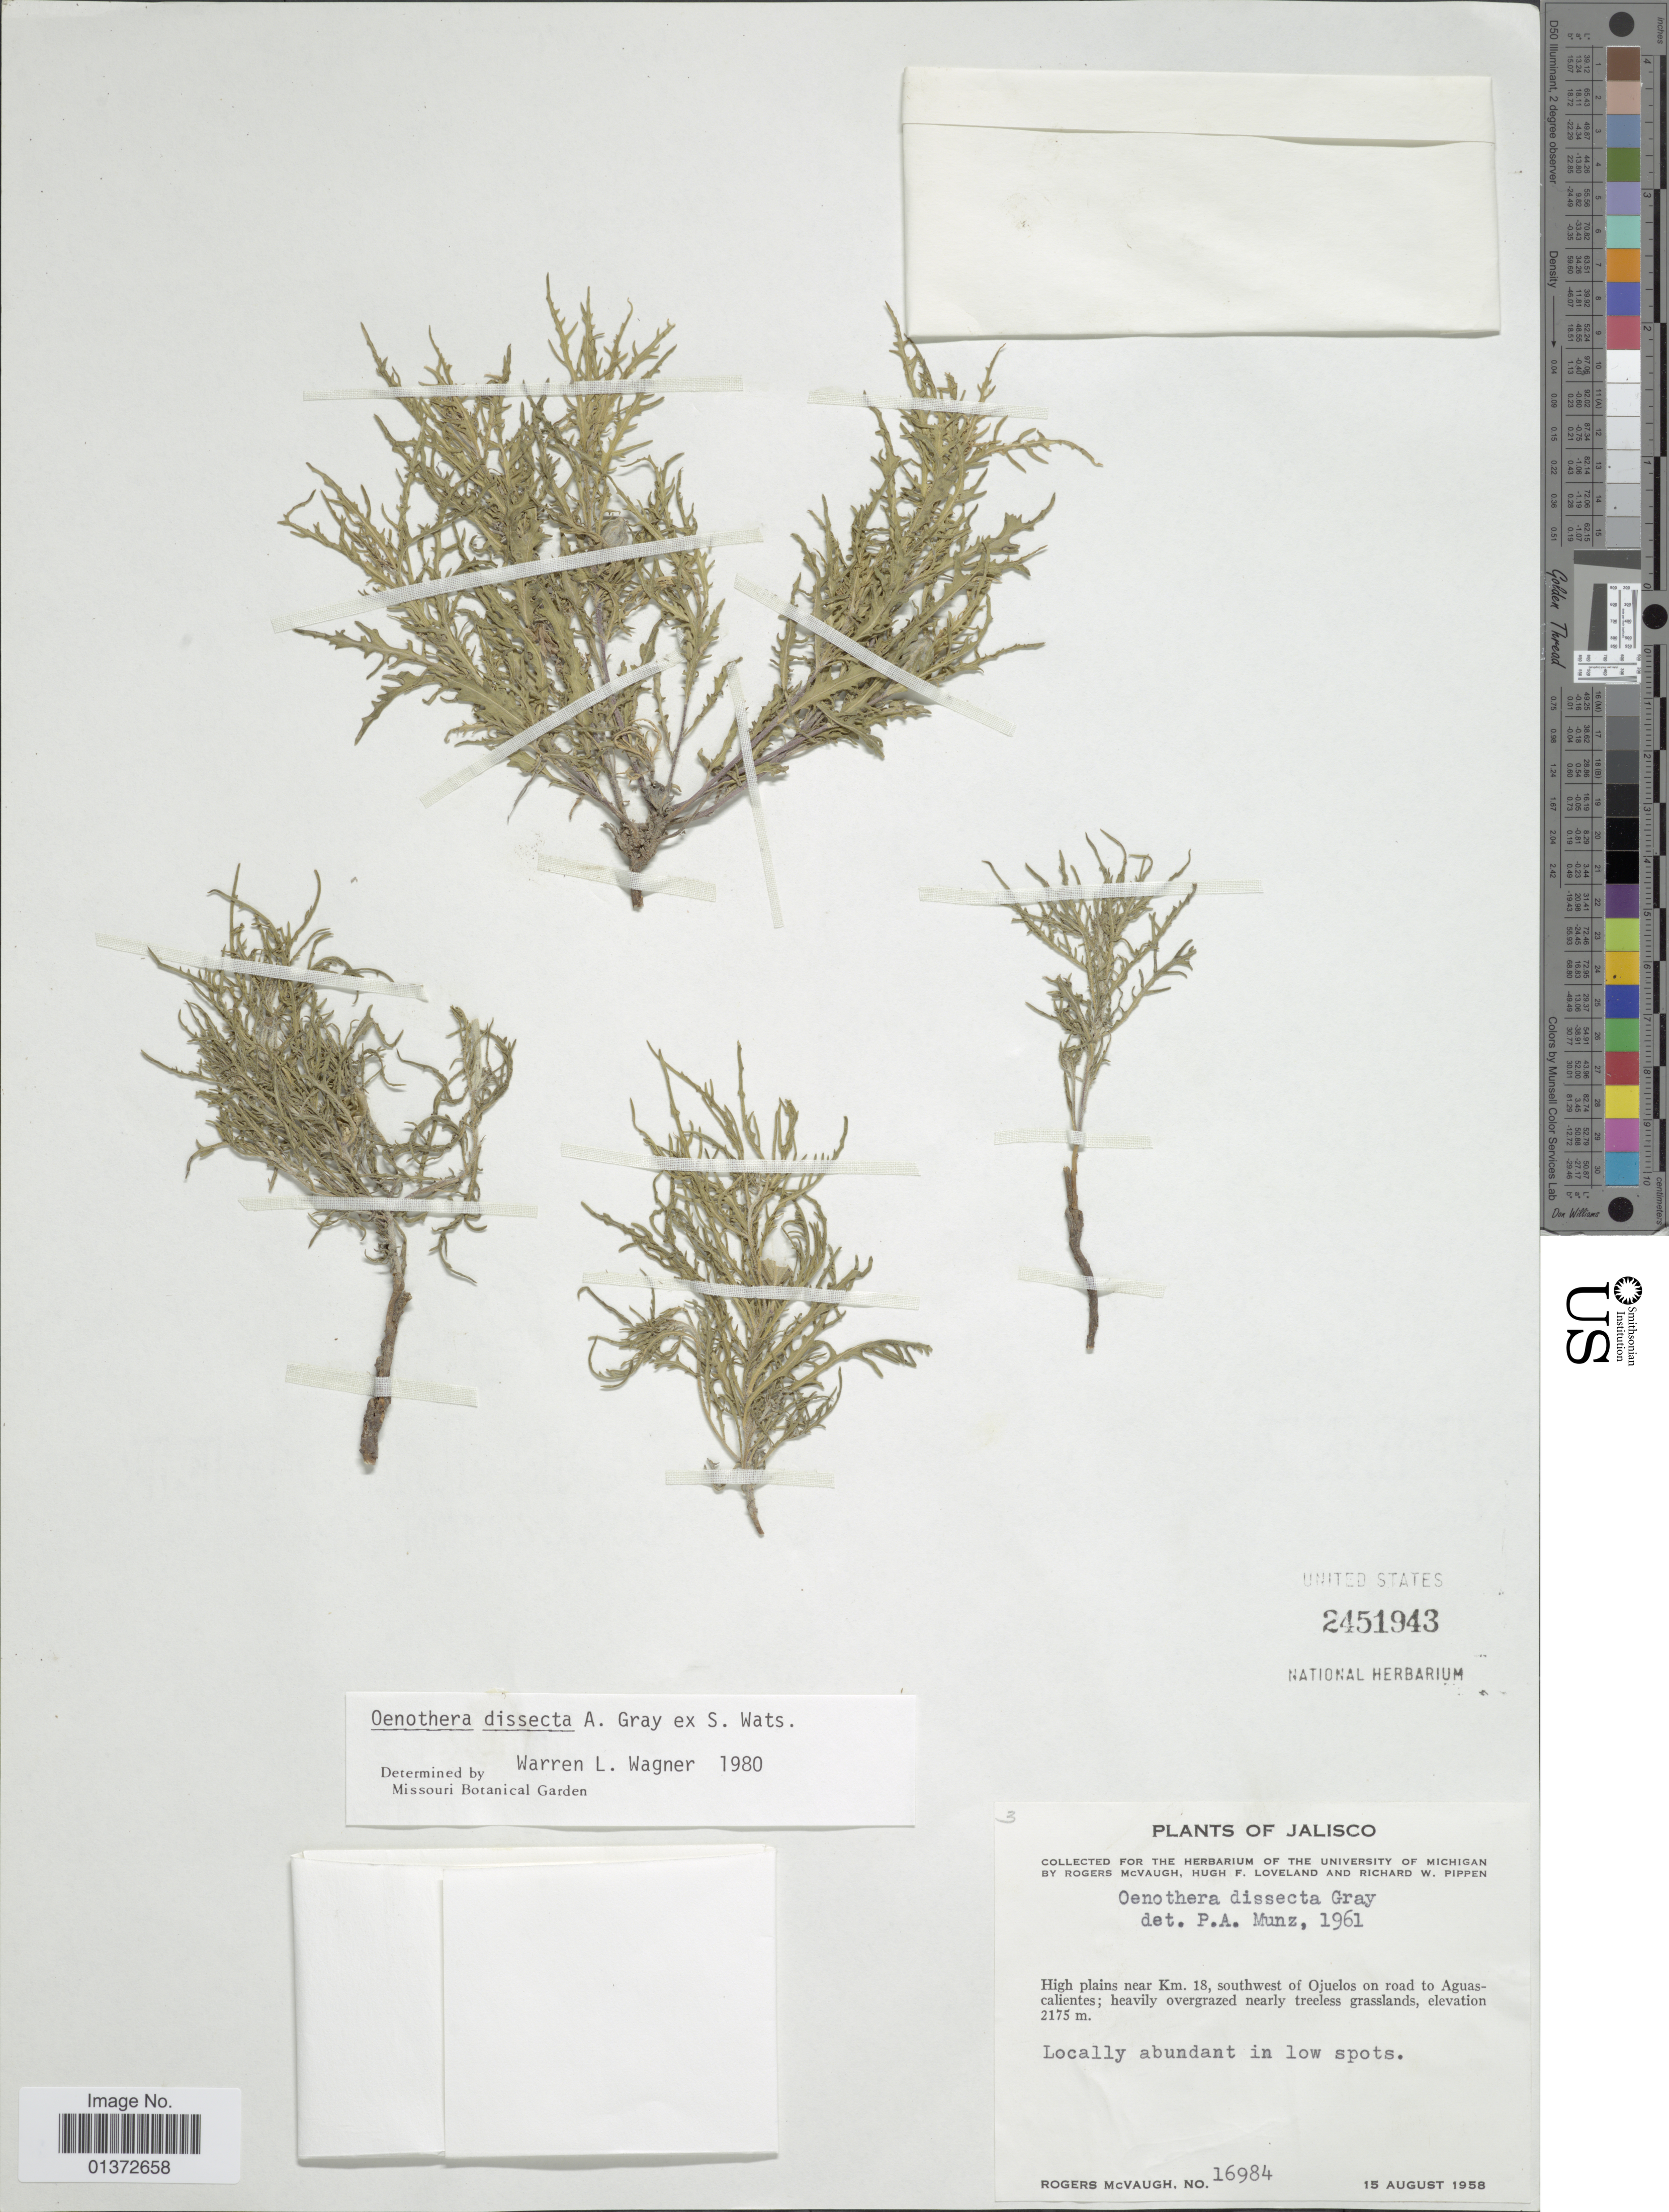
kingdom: Plantae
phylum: Tracheophyta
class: Magnoliopsida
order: Myrtales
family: Onagraceae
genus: Oenothera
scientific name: Oenothera dissecta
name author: A. Gray ex S. Watson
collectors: R. McVaugh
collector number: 16984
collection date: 1958-08-15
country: Mexico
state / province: Jalisco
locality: High plains near km 18, southwest of Ojuelos on road to Aguascalientes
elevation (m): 2175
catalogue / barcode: US 2451943